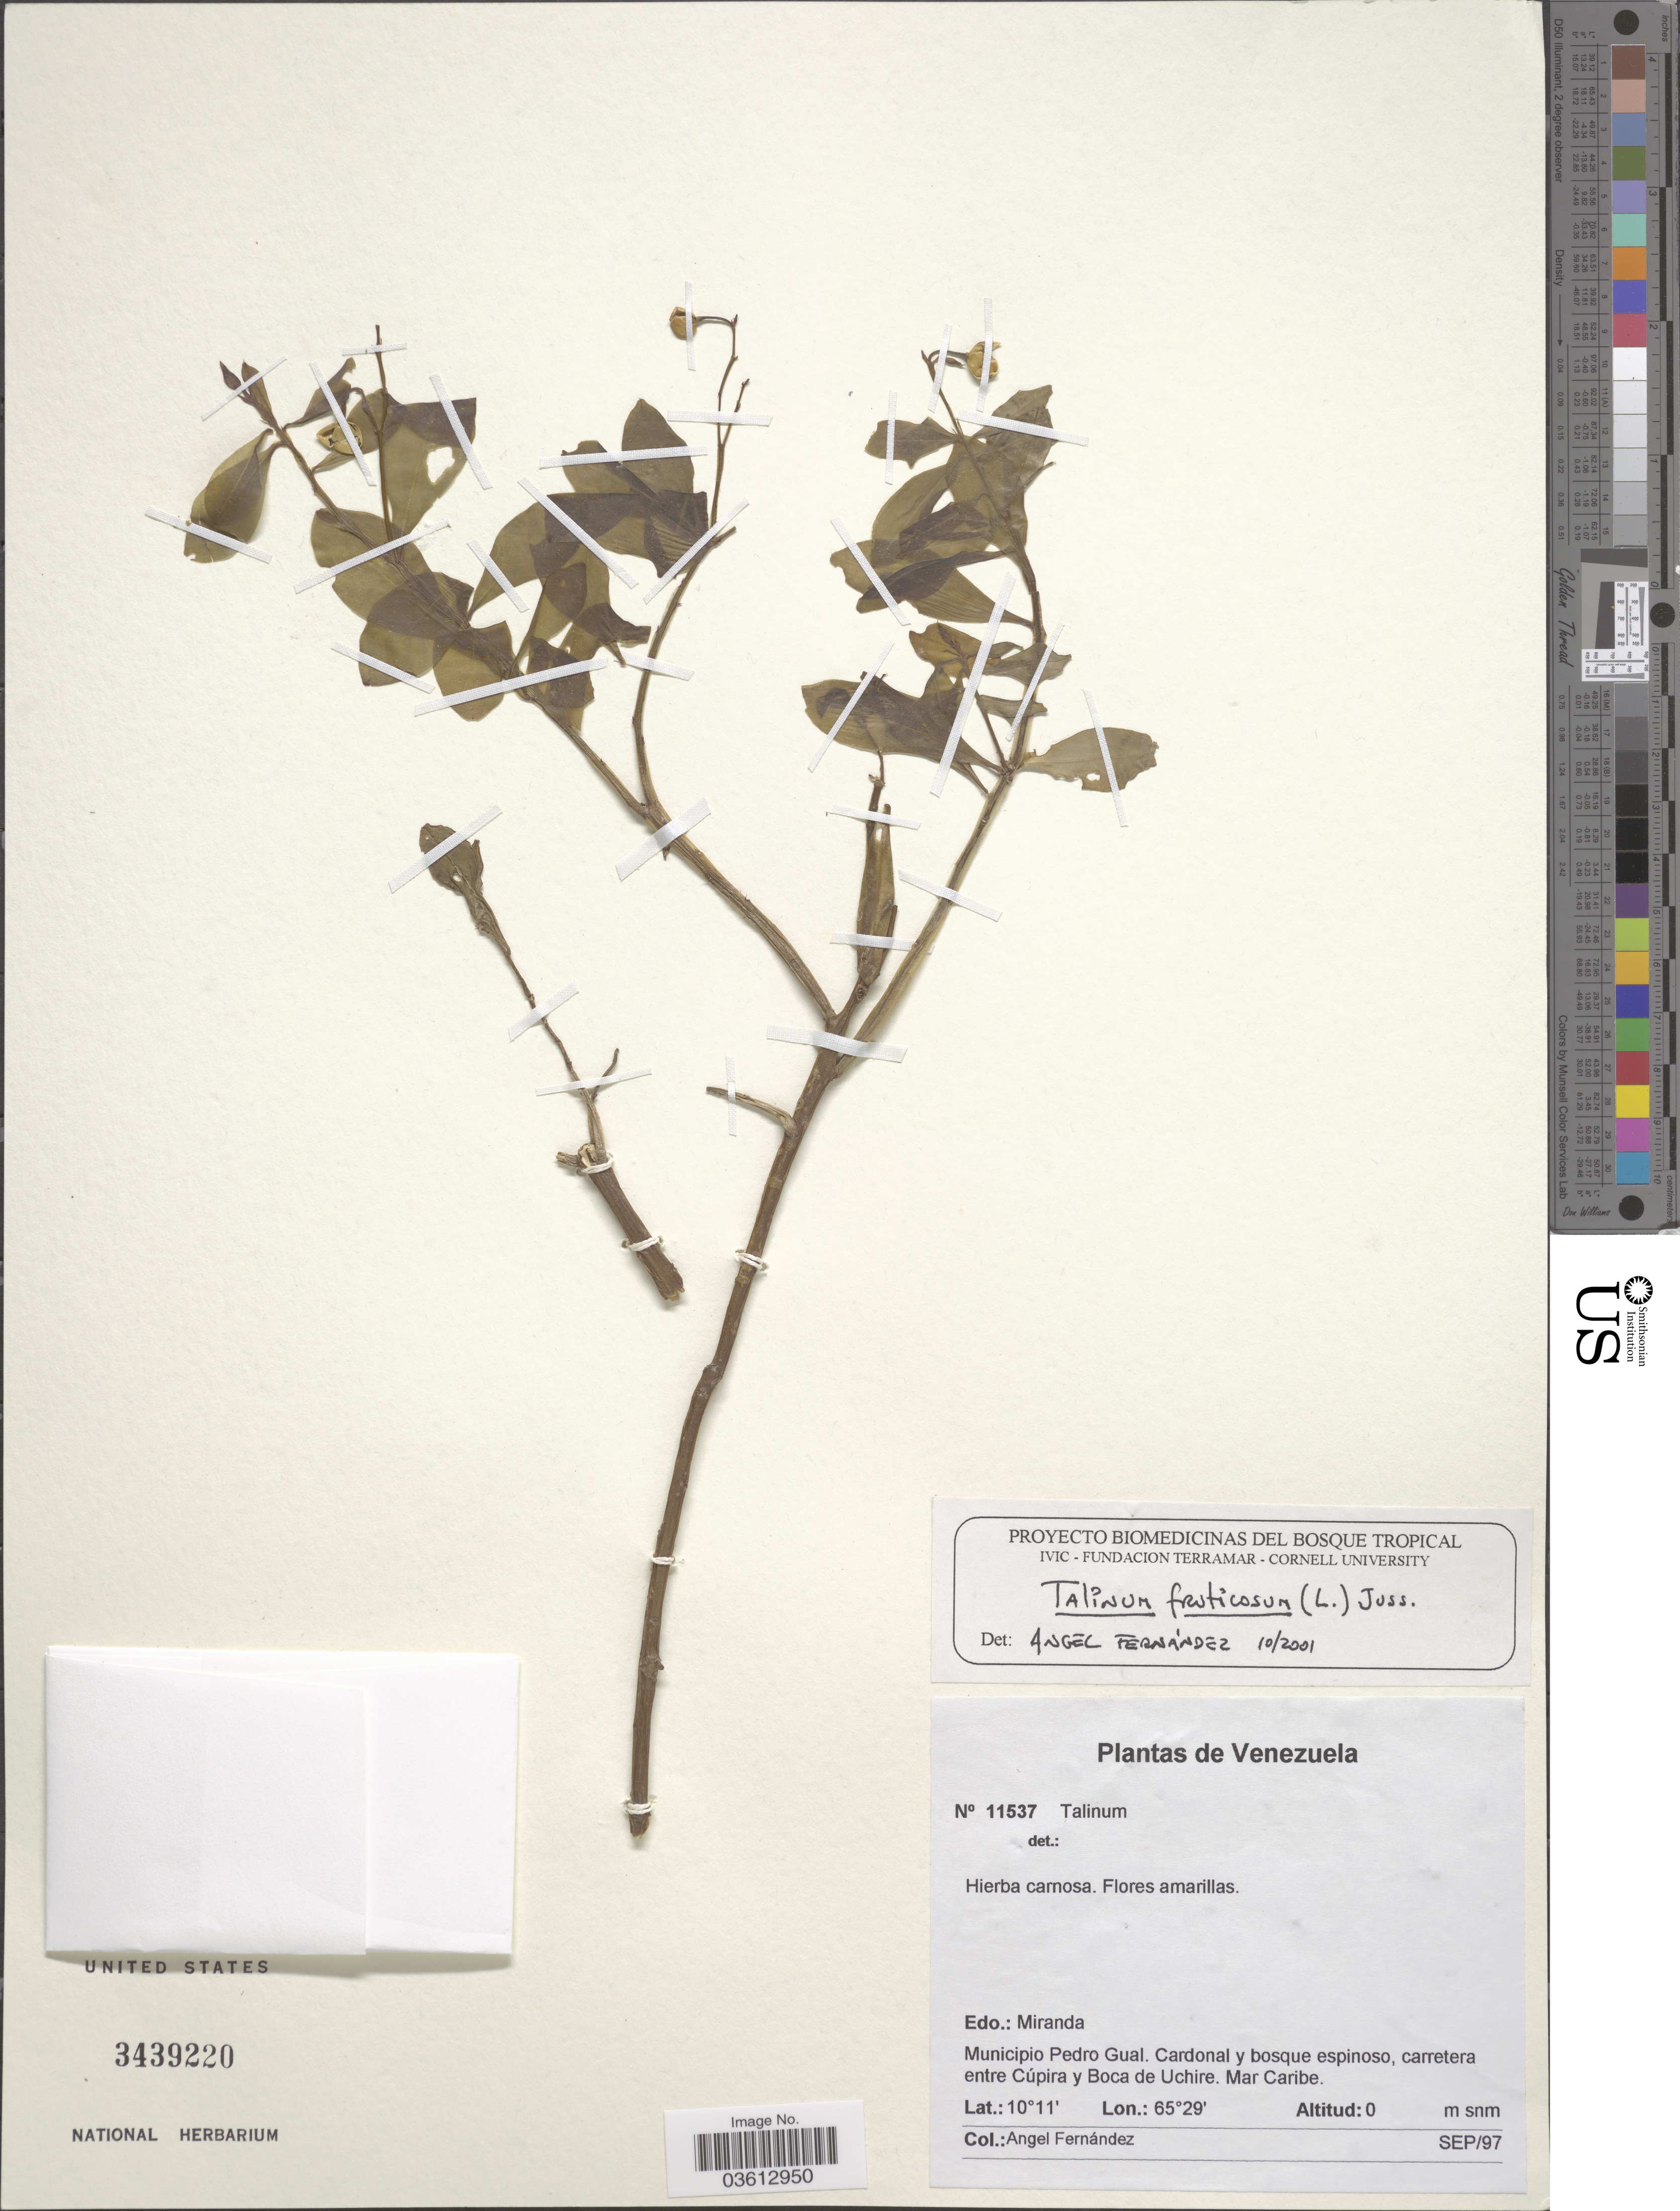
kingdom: Plantae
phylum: Tracheophyta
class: Magnoliopsida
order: Caryophyllales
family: Talinaceae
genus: Talinum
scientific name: Talinum fruticosum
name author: (L.) Juss.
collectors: Á. Fernández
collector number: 11537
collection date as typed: Transcribed d/m/y: /9/97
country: Venezuela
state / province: Miranda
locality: Municipio Pedro Gual. Cardonal y bosque espinoso, carretera entre Cúpira y Boca de Uchire. Mar Caribe.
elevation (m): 0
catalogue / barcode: US 3439220